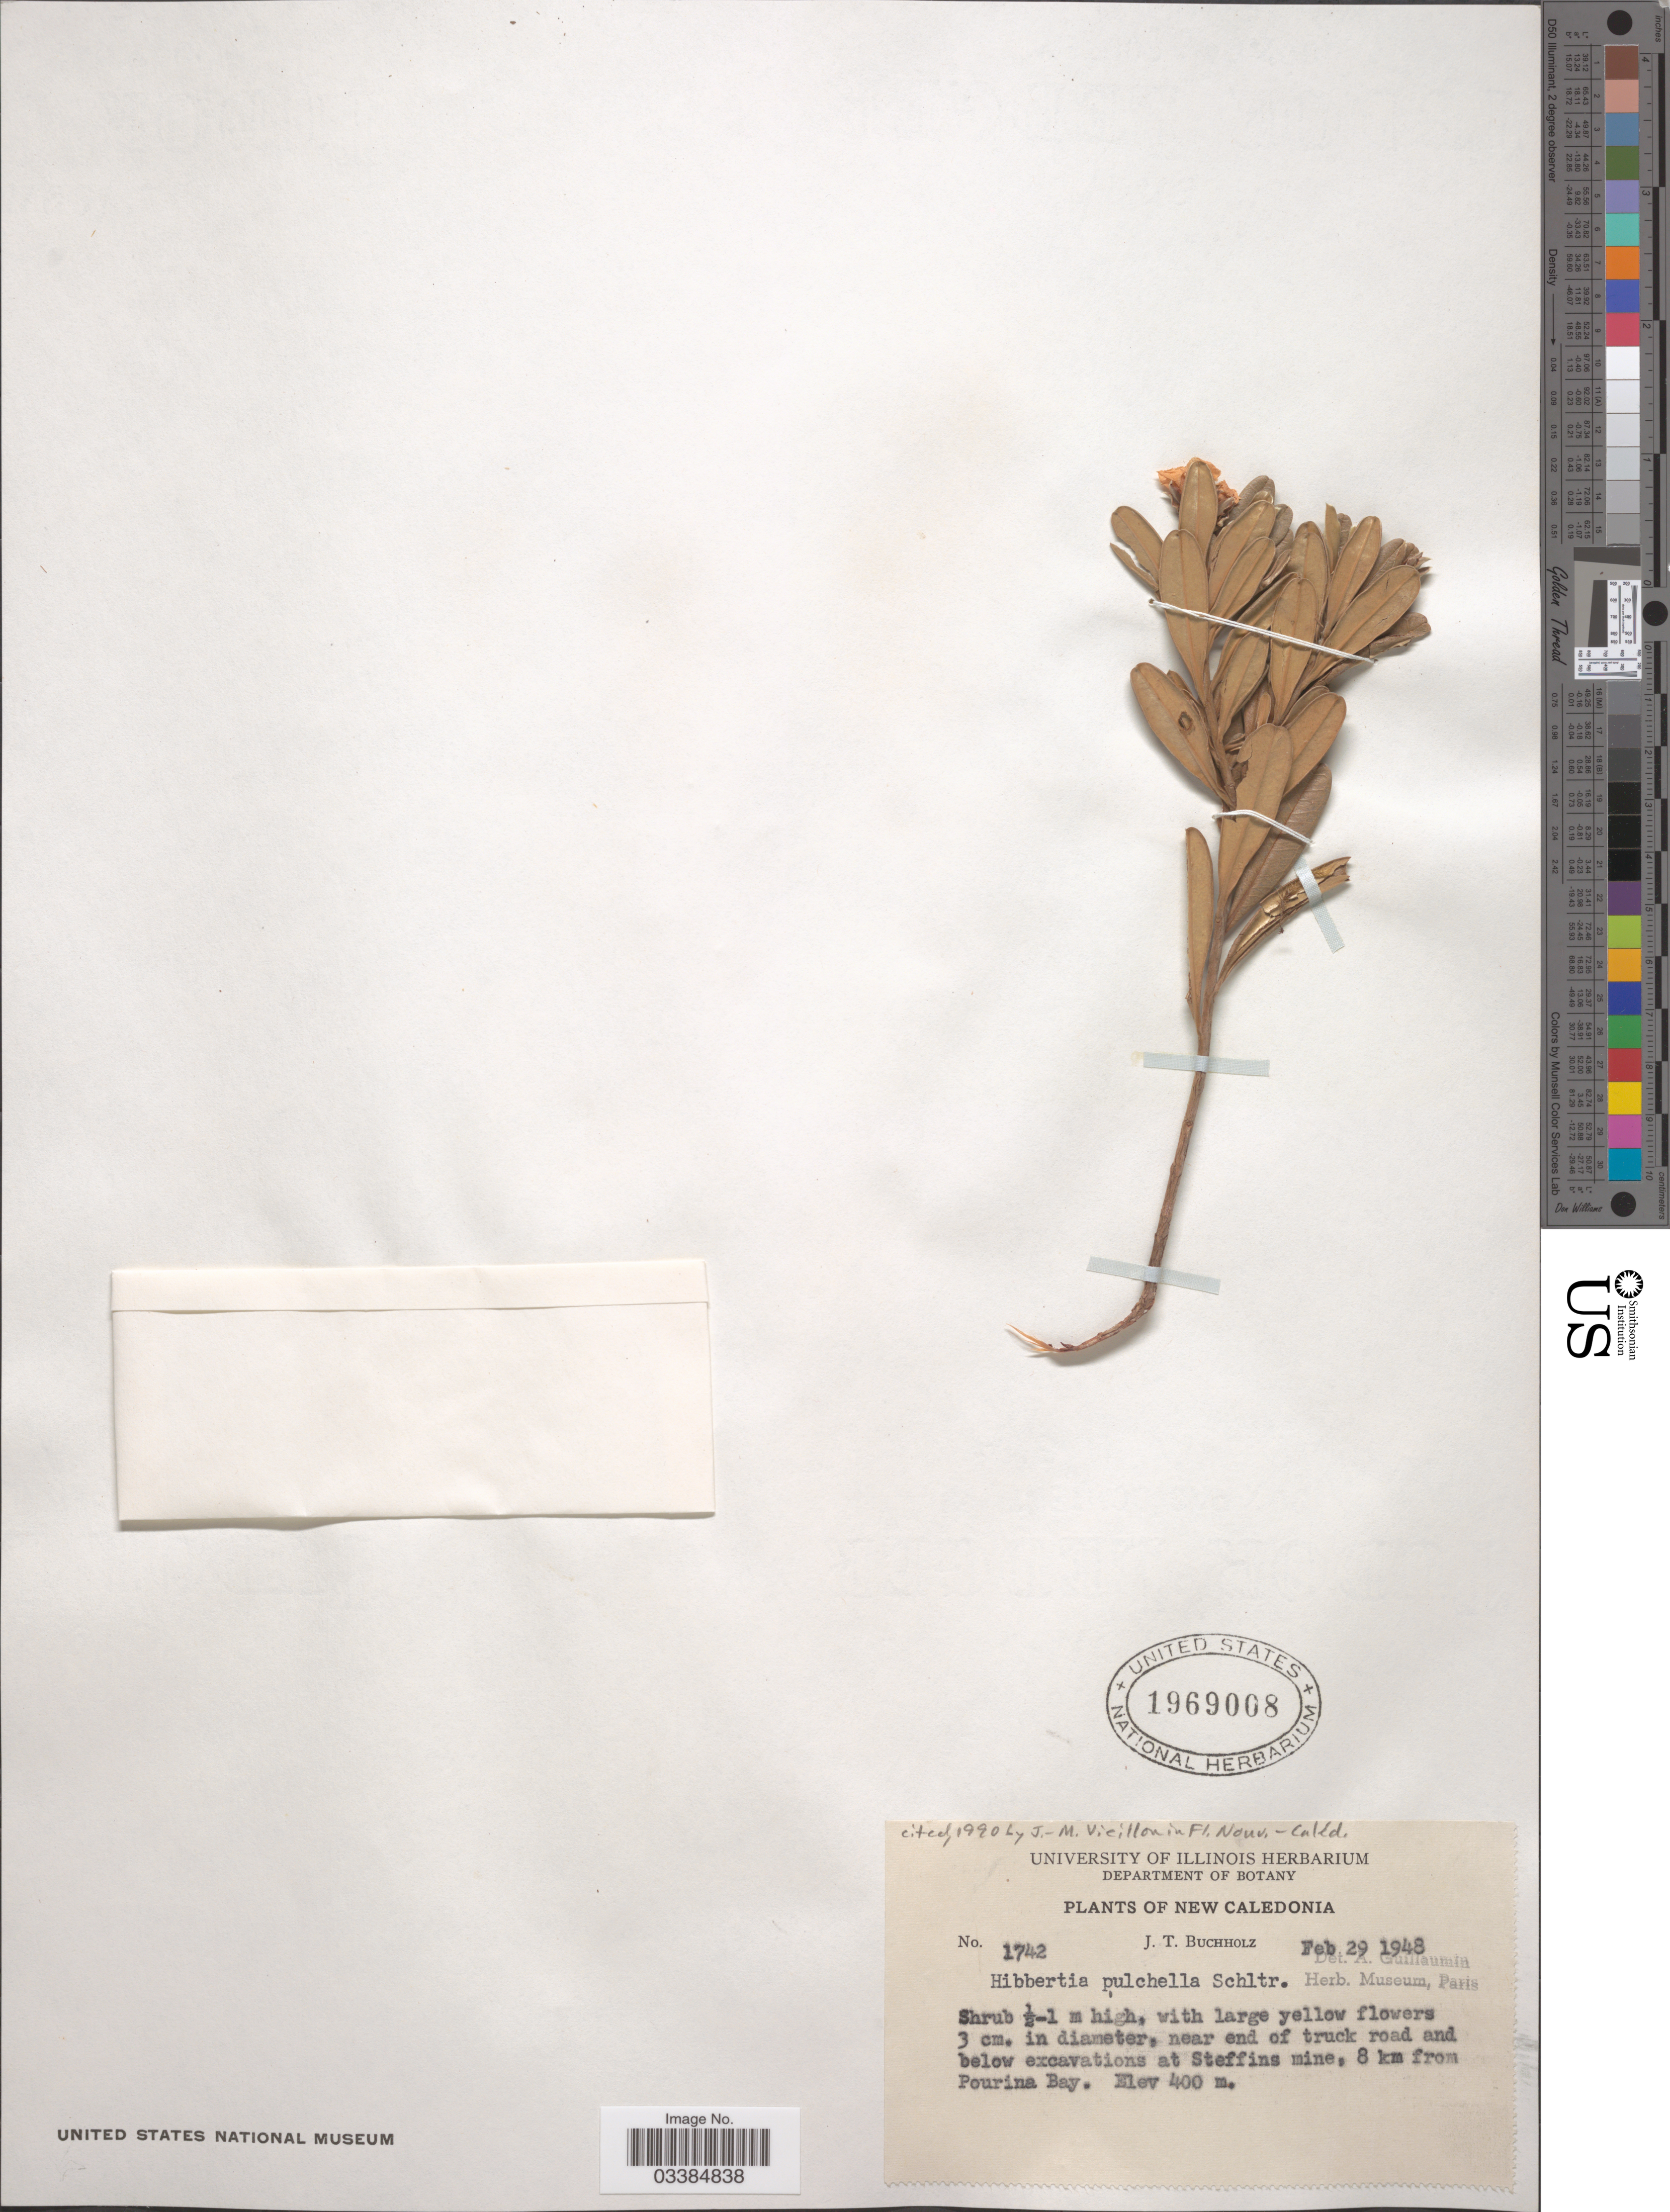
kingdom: Plantae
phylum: Tracheophyta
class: Magnoliopsida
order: Dilleniales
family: Dilleniaceae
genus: Hibbertia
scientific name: Hibbertia pulchella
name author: (Brongn. & Gris) Schltr.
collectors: J. T. Buchholz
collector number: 1742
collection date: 1948-02-29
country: New Caledonia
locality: Near end of truck road and below excavations at Steffins mine, 8 km from Pourina Bay.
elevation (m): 400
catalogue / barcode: US 1969008